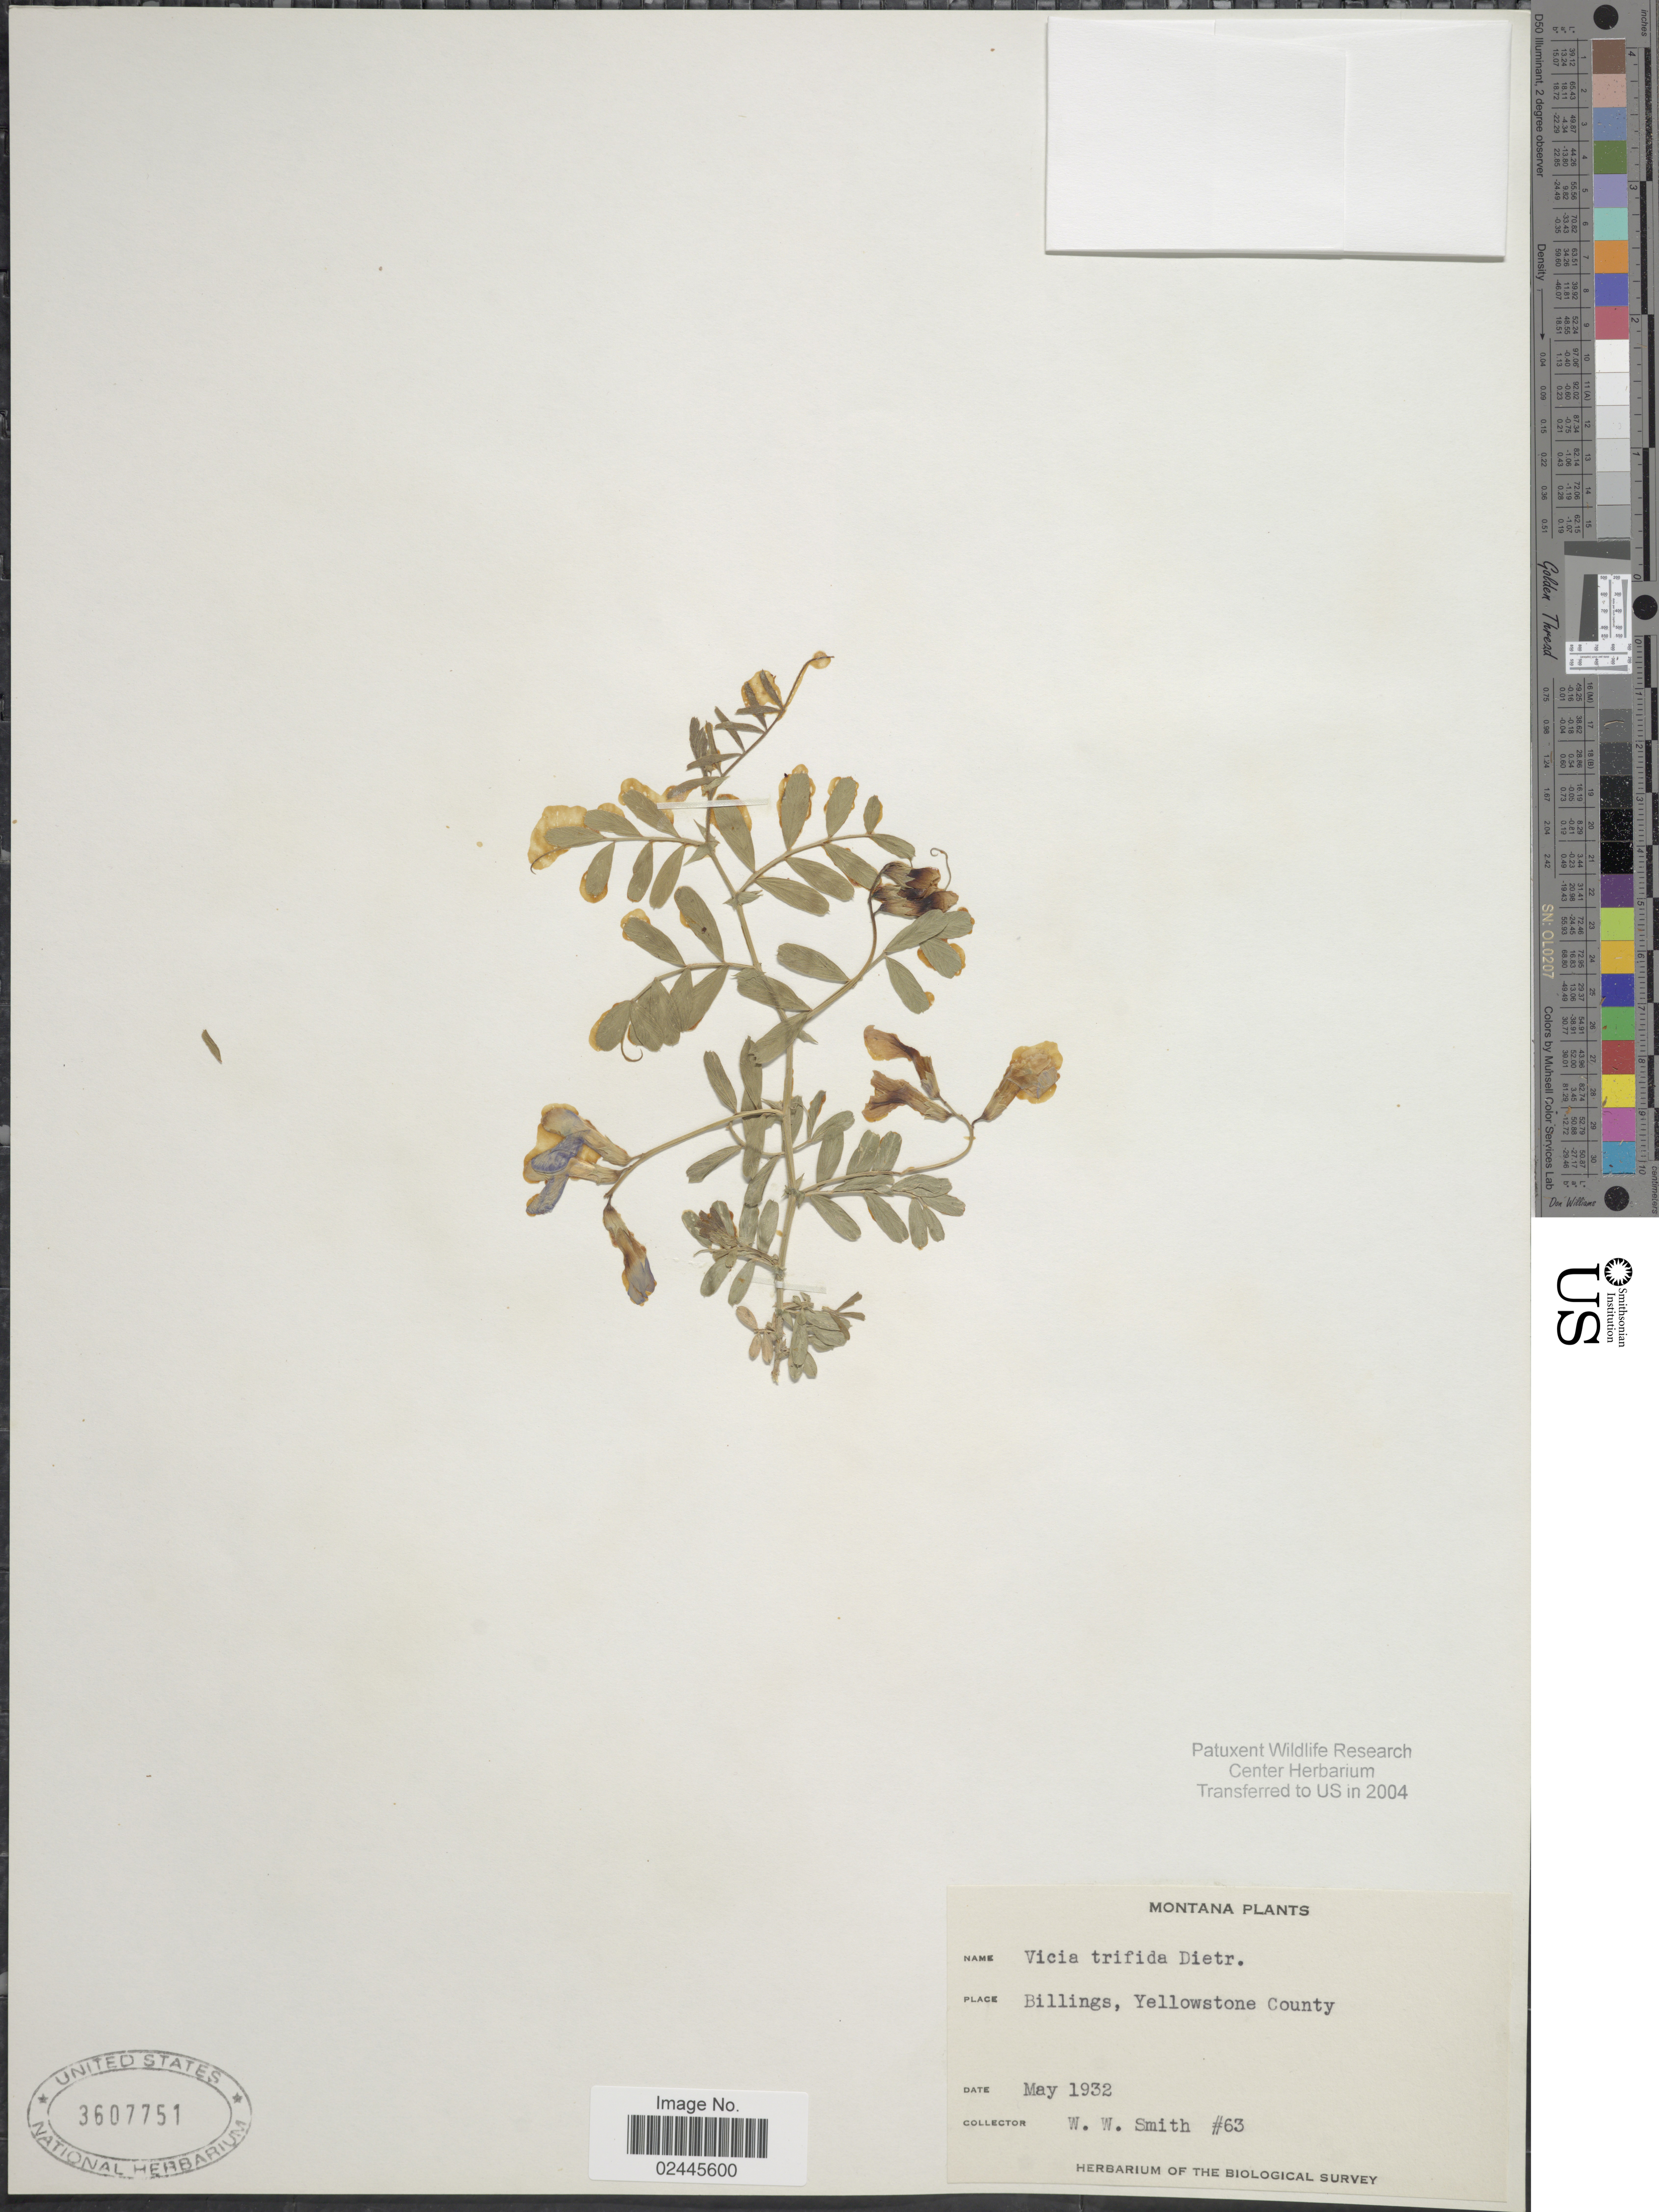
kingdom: Plantae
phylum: Tracheophyta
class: Magnoliopsida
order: Fabales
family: Fabaceae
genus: Vicia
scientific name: Vicia americana var. minor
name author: Hook.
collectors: W. W. Smith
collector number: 63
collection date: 1932-05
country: United States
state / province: Montana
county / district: Yellowstone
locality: Billings.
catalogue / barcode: US 3607751